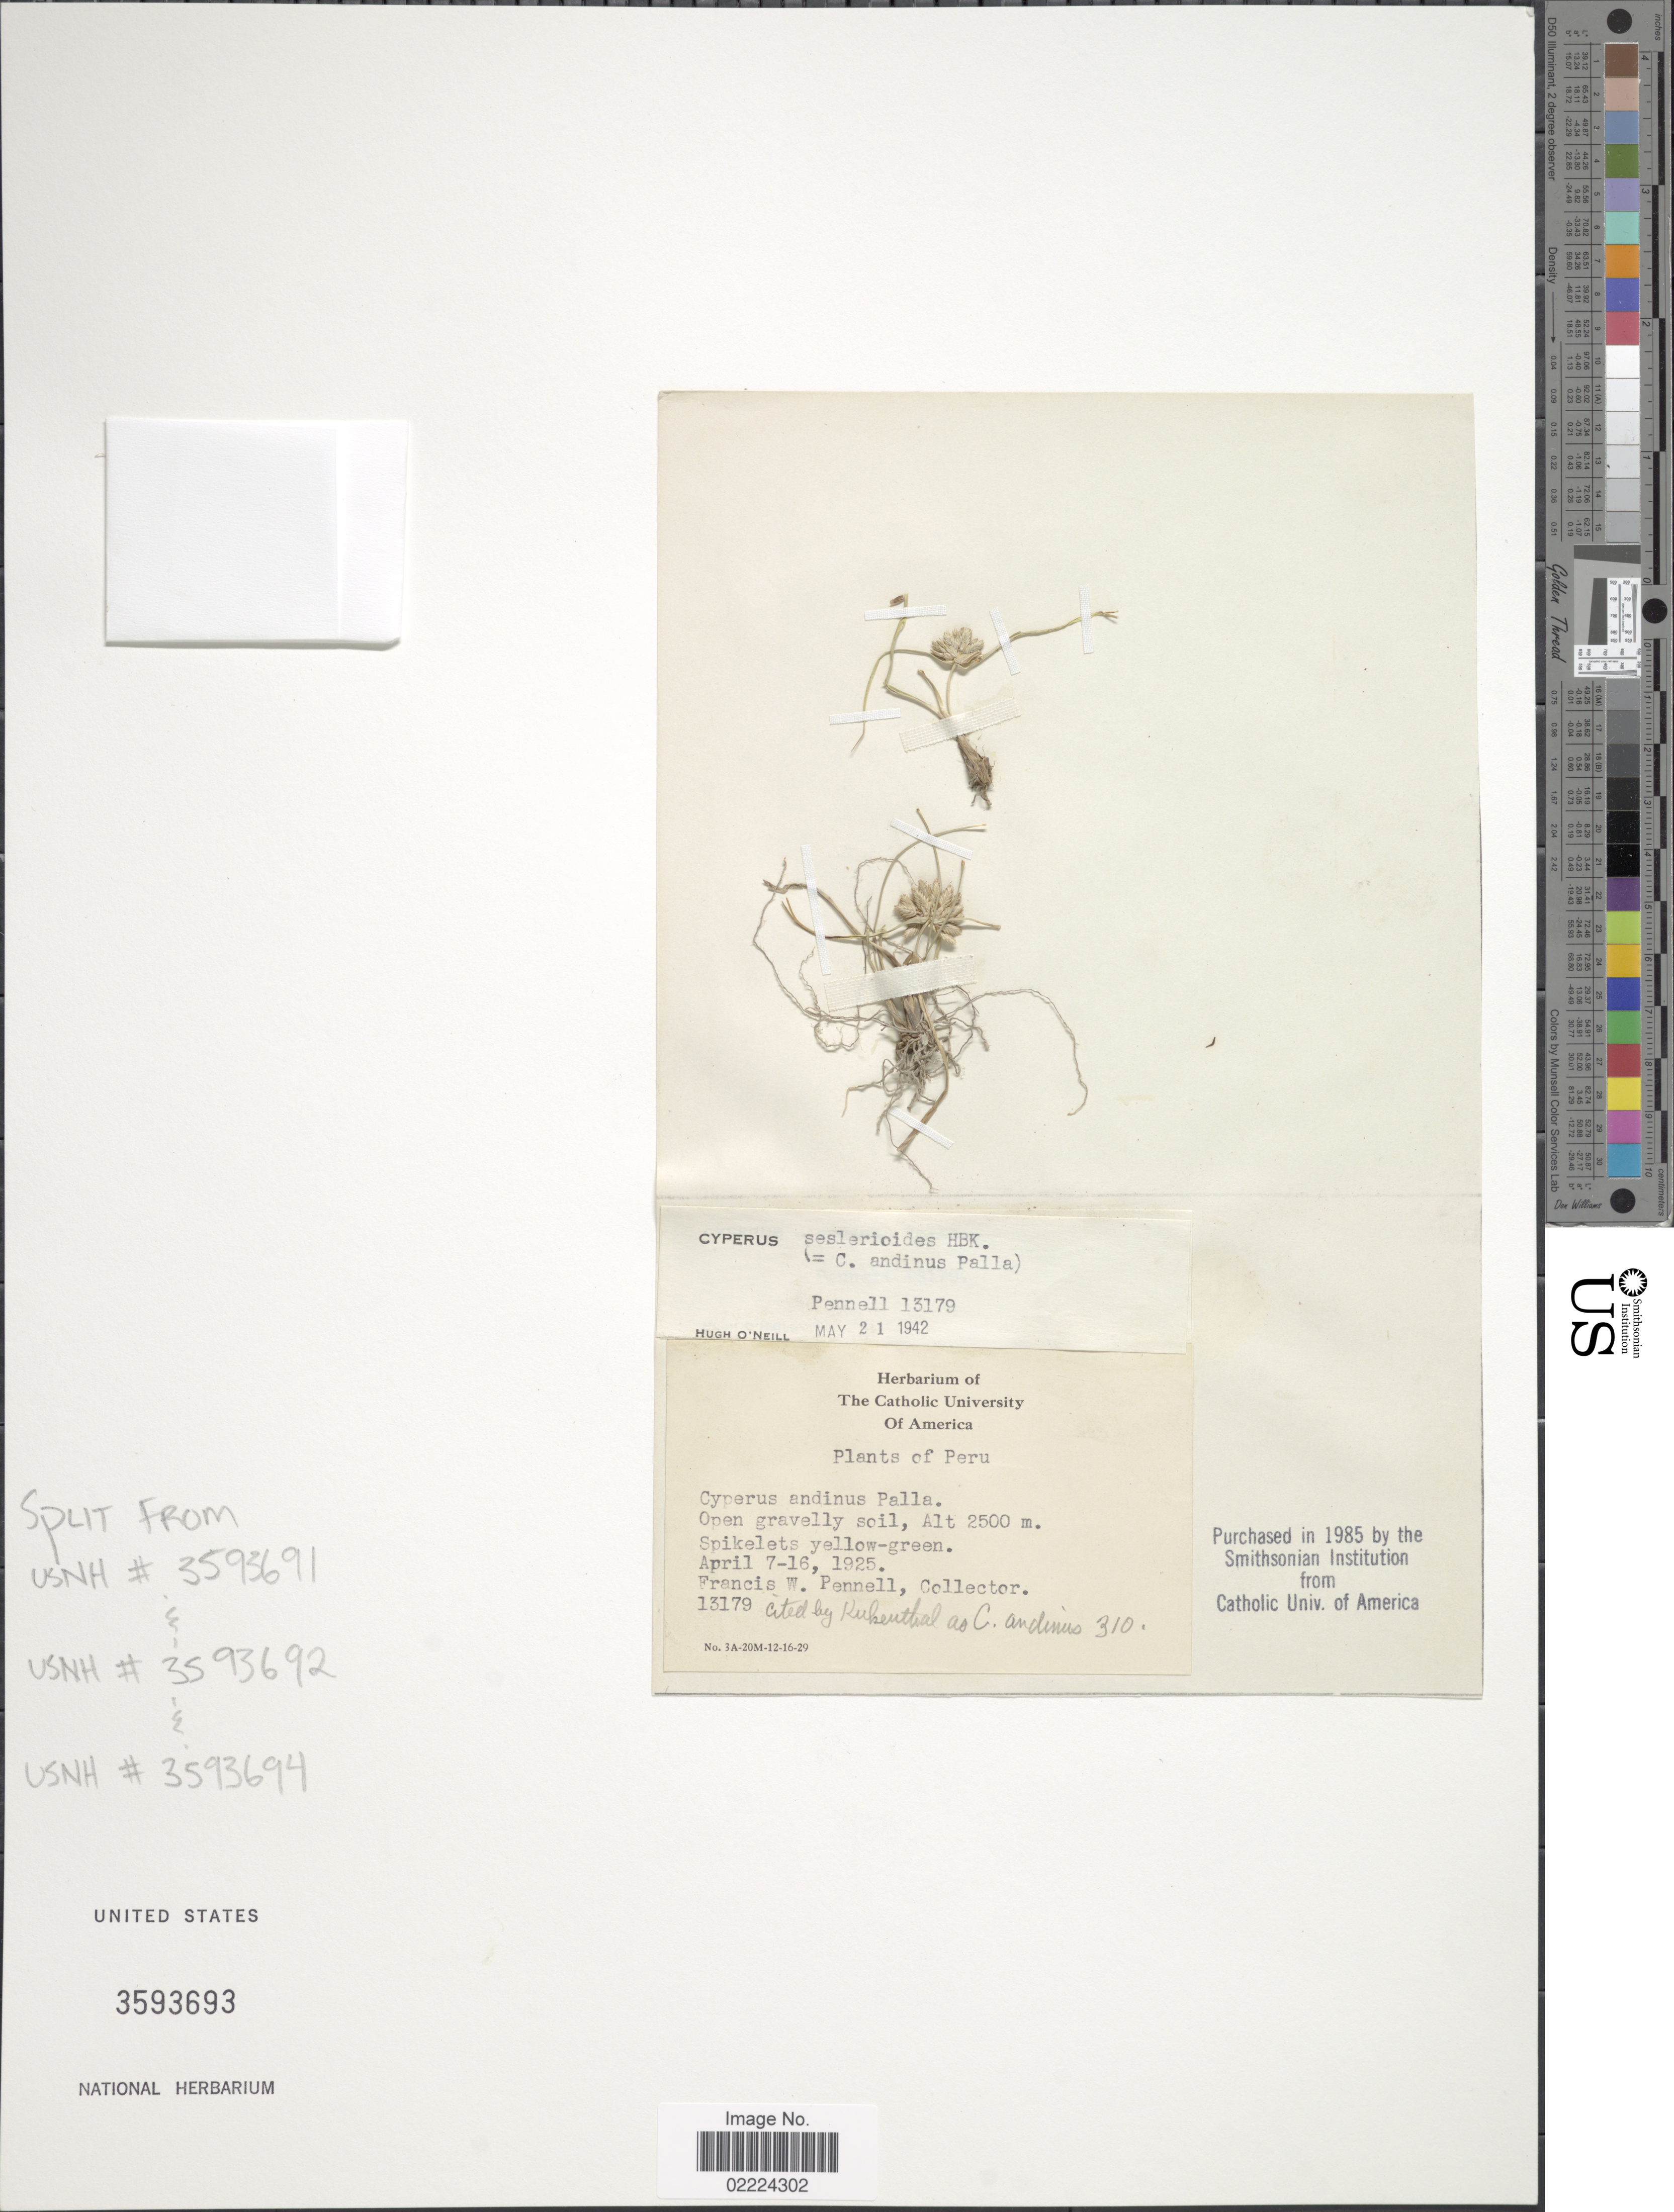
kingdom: Plantae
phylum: Tracheophyta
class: Liliopsida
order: Poales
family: Cyperaceae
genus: Cyperus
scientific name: Cyperus seslerioides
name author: Kunth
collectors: F. W. Pennell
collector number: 13179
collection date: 1925-04-07/1925-04-16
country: Peru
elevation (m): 2500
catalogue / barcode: US 3593693